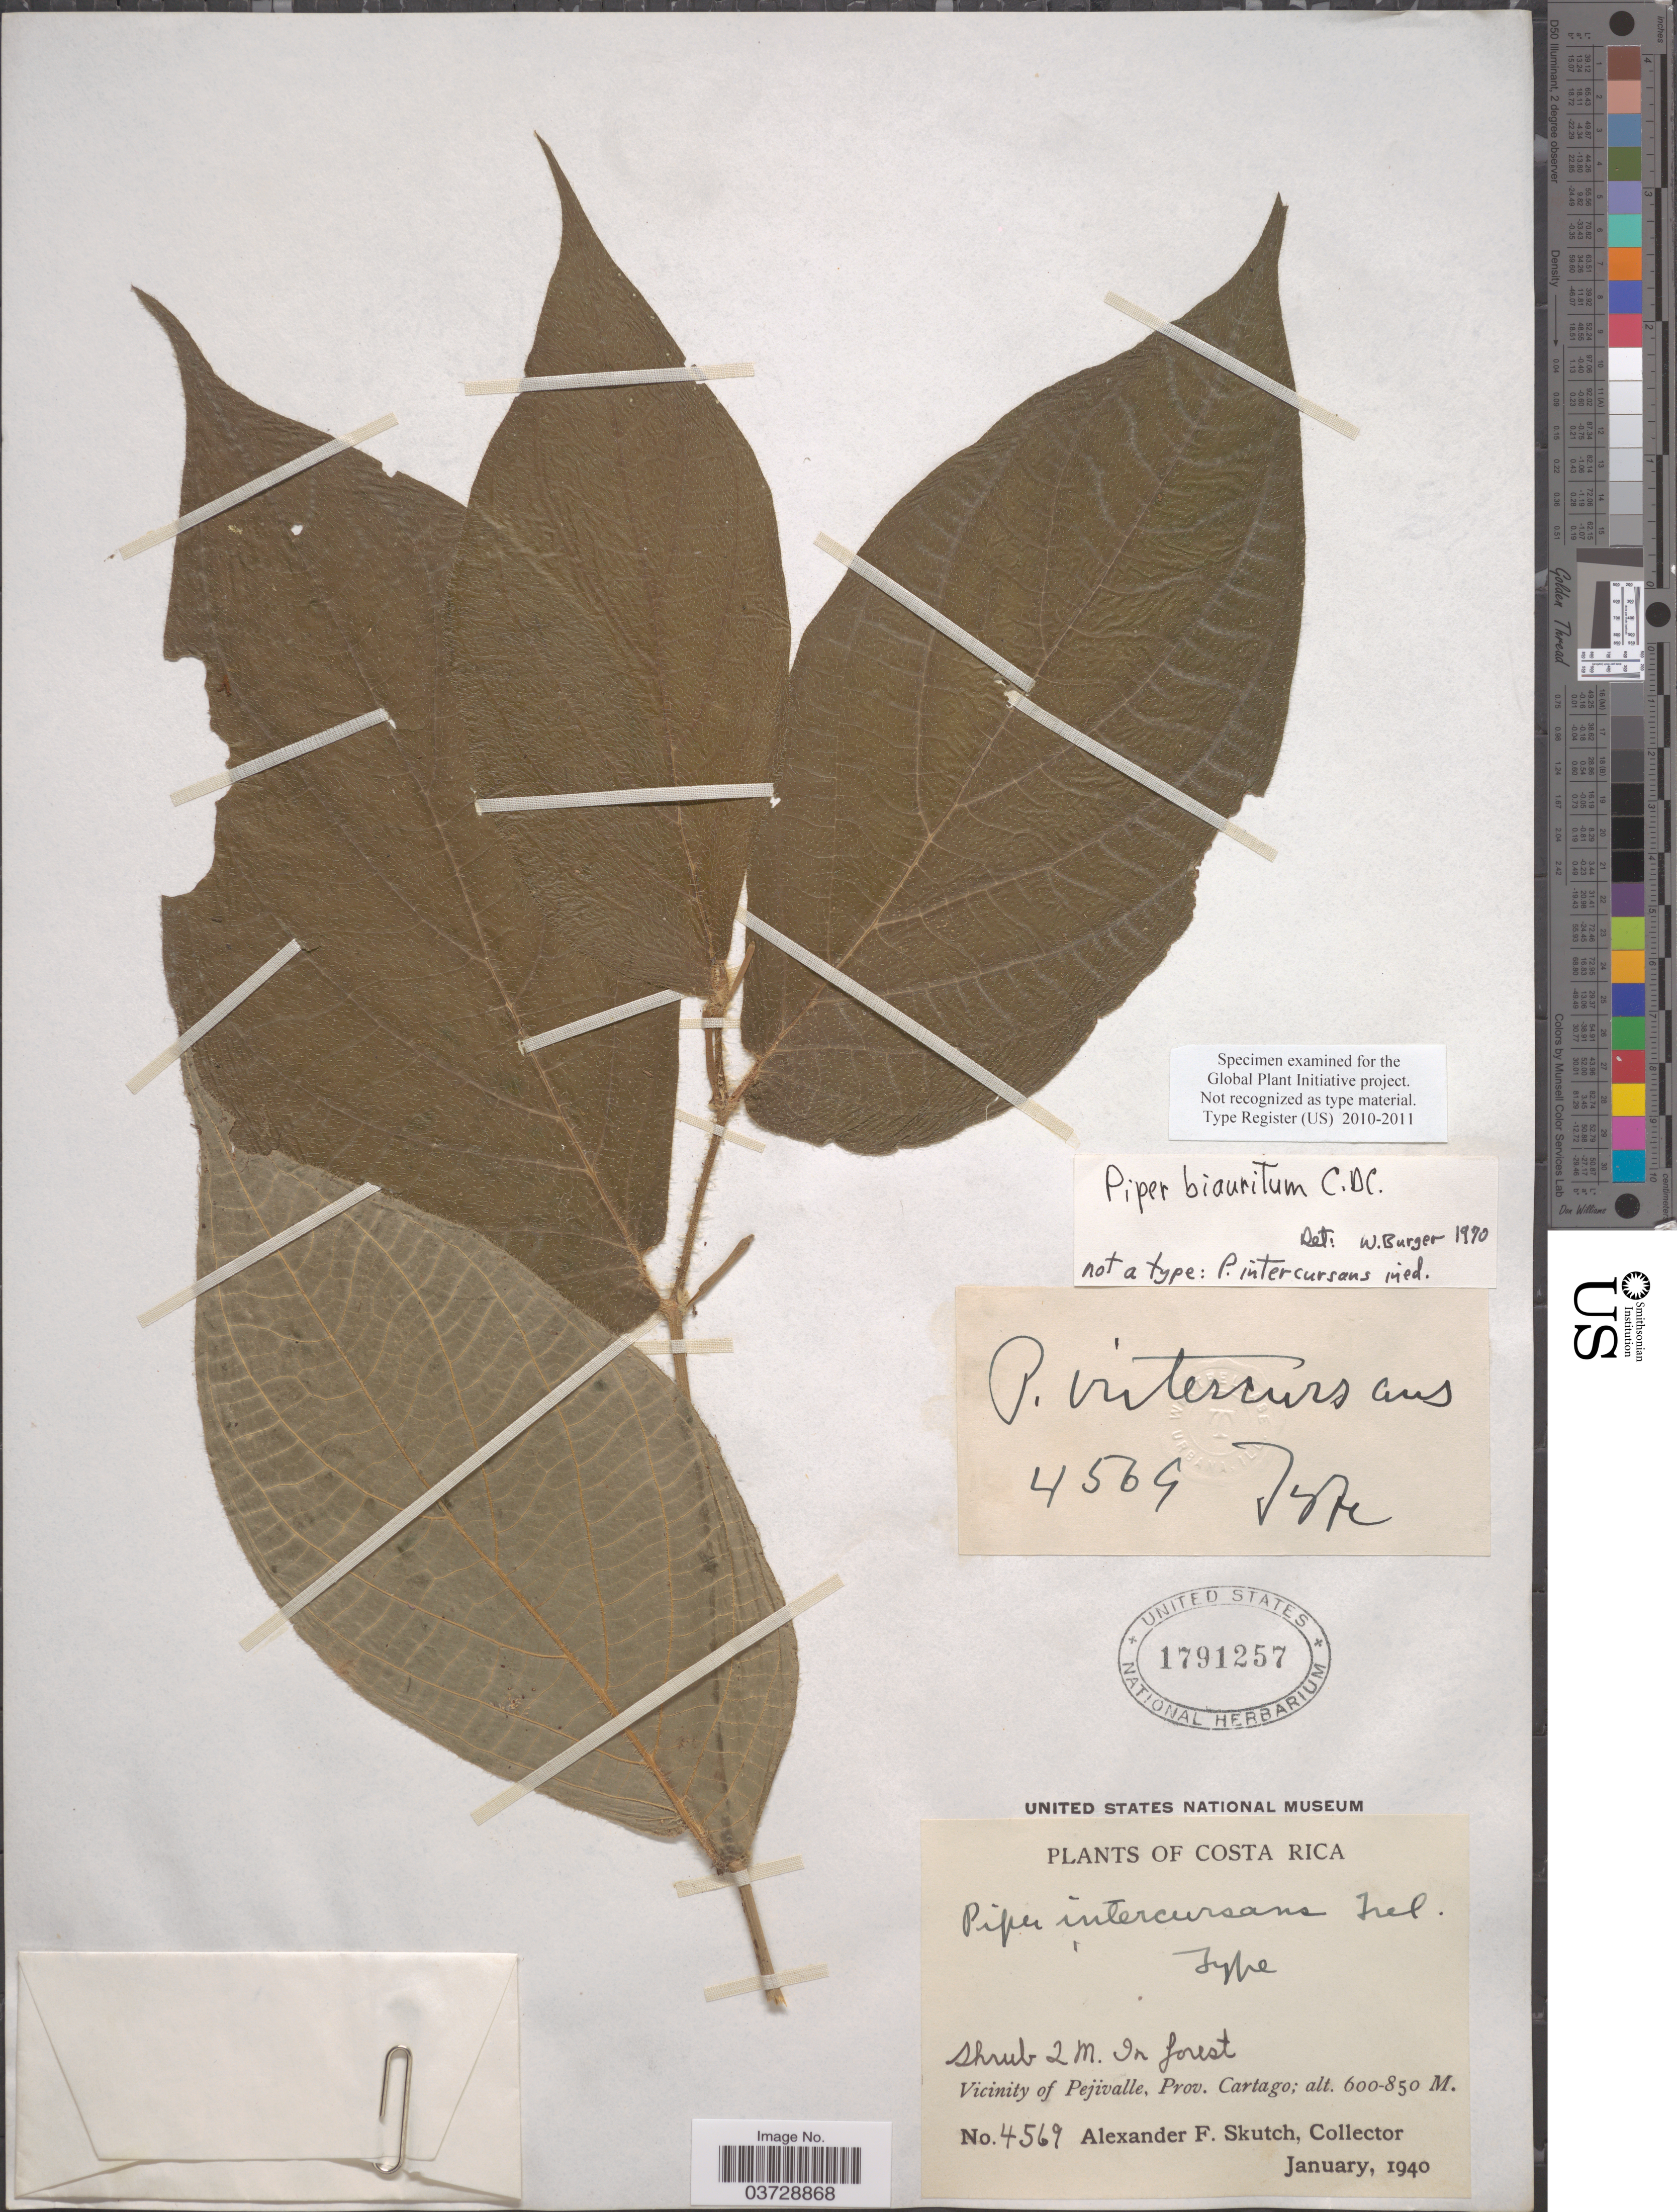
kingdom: Plantae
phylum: Tracheophyta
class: Magnoliopsida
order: Piperales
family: Piperaceae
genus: Piper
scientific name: Piper biauritum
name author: C. DC. in Pittier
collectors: A. F. Skutch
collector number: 4569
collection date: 1940-01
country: Costa Rica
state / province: Cartago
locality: Vicinity of Pejivalle.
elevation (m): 600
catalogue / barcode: US 1791257